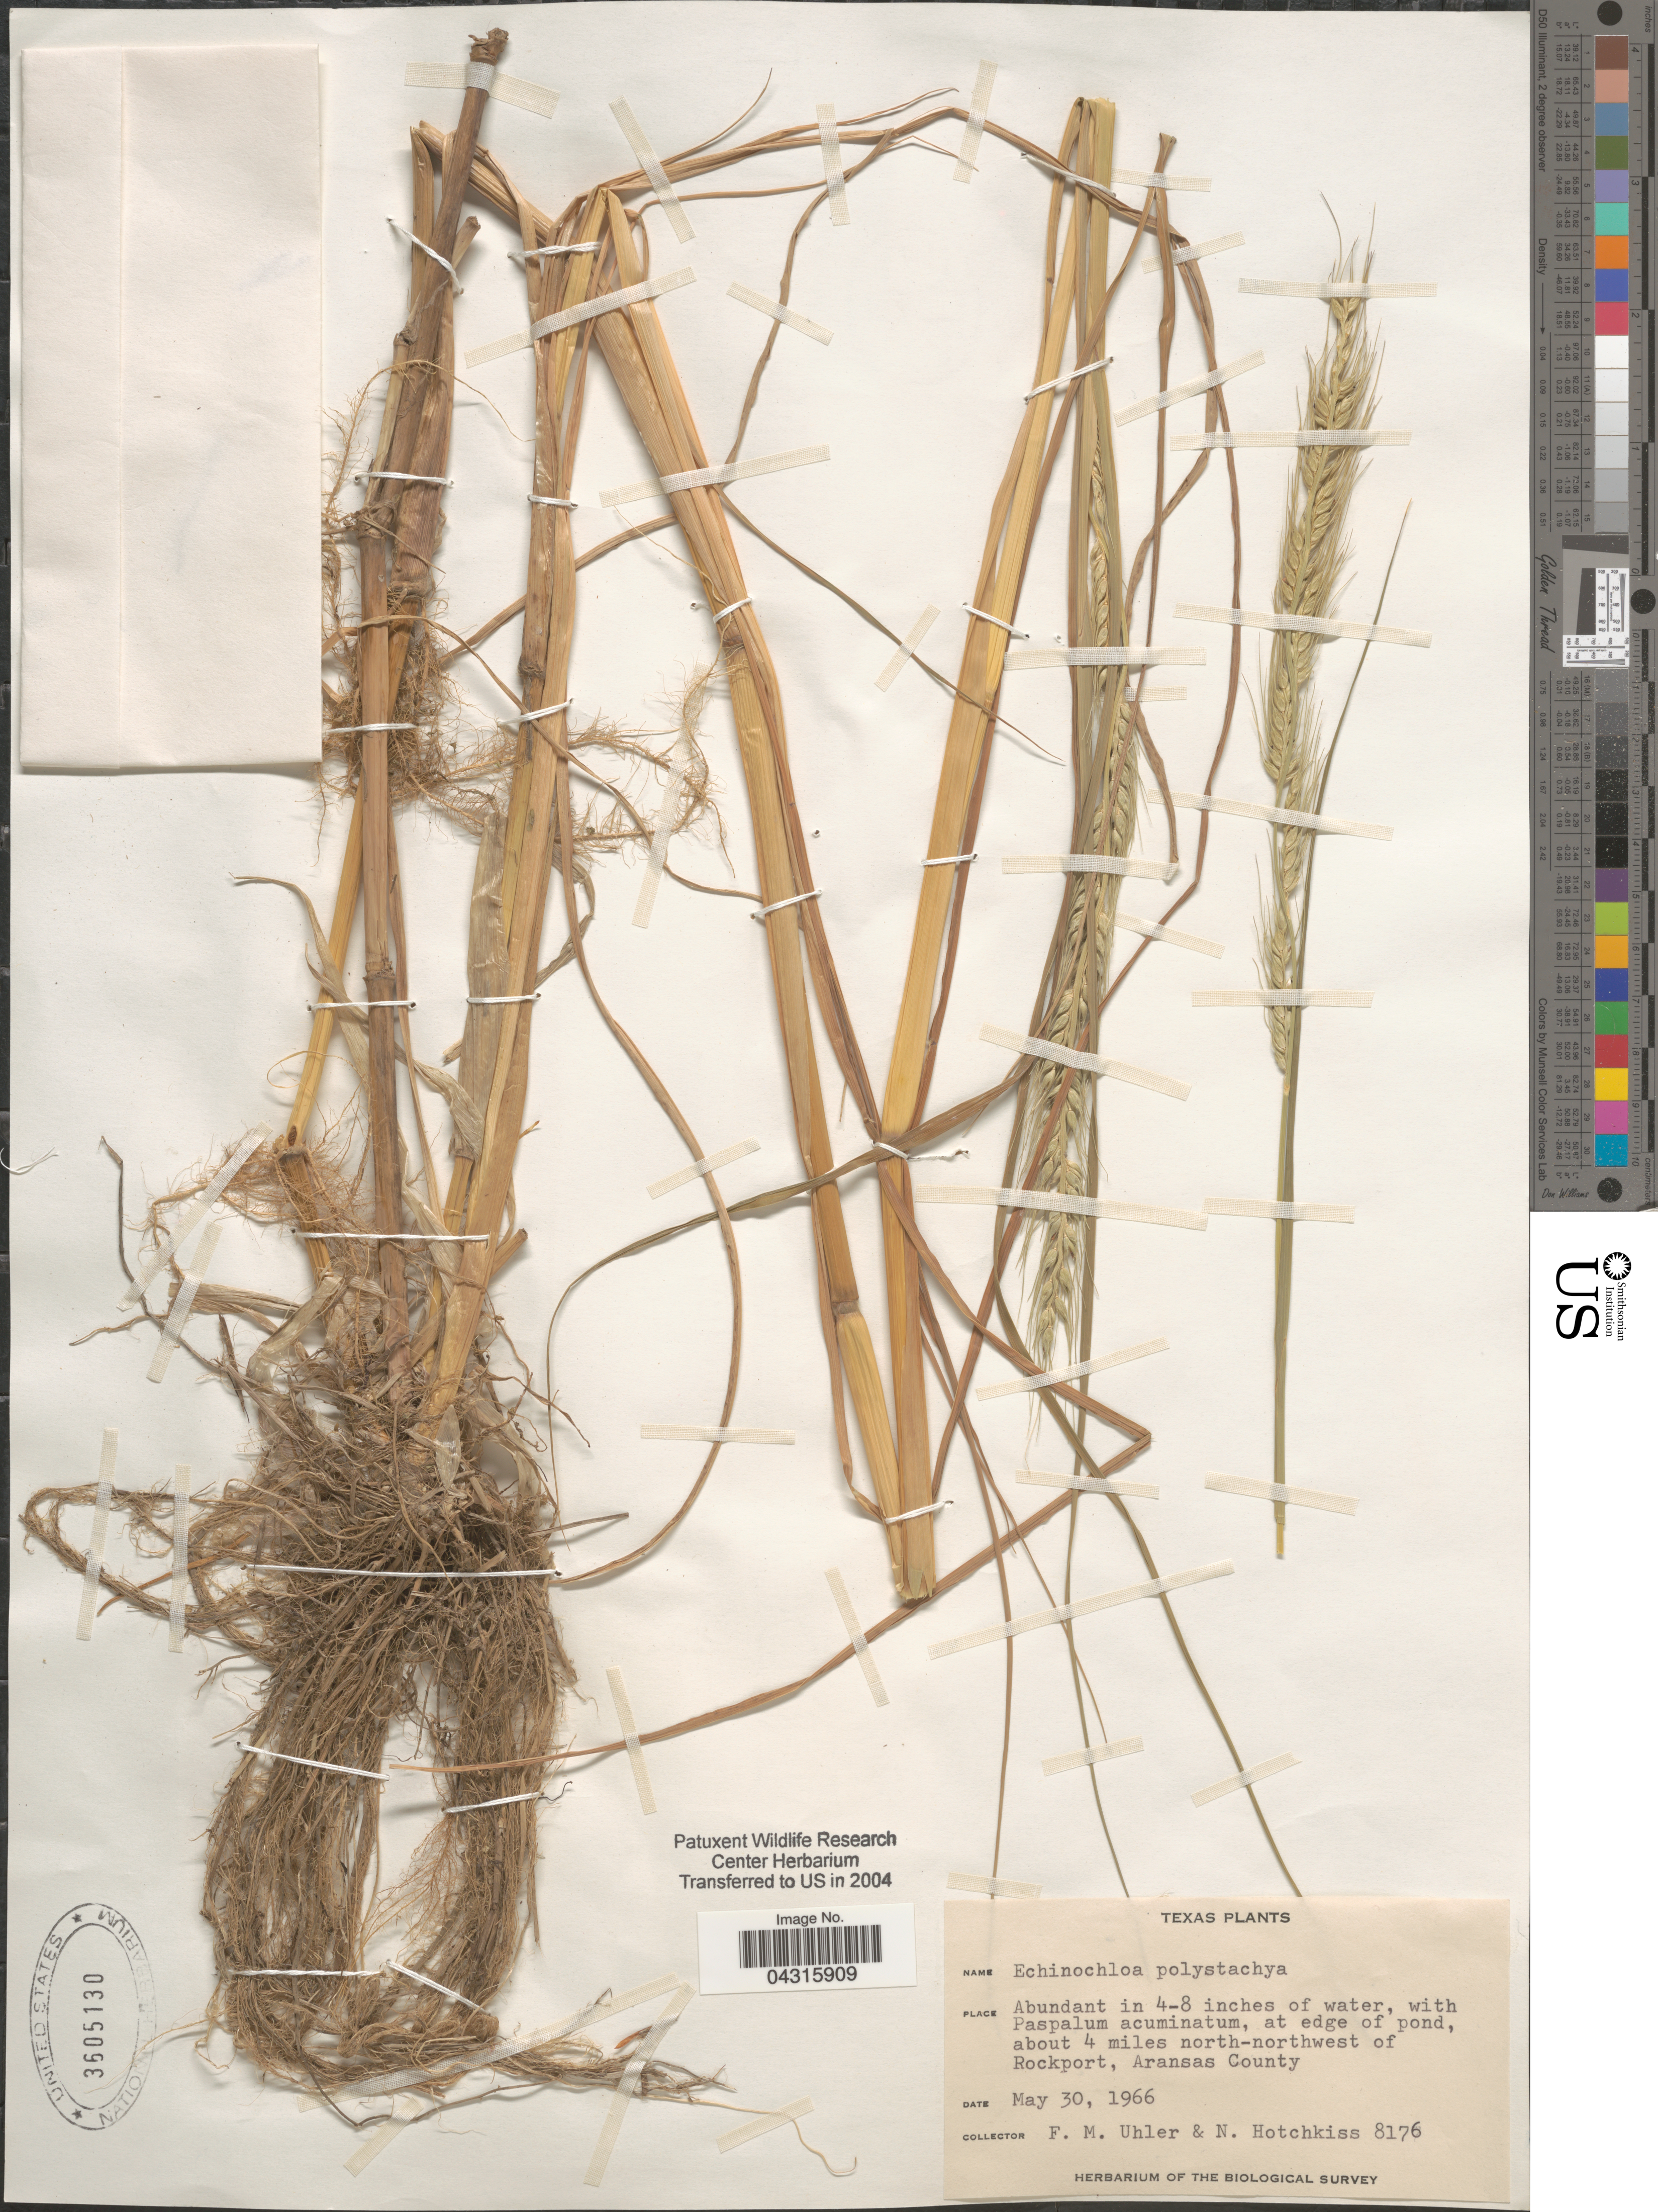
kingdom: Plantae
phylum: Tracheophyta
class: Liliopsida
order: Poales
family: Poaceae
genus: Echinochloa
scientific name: Echinochloa polystachya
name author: (Kunth) Hitchc.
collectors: F. M. Uhler & N. Hotchkiss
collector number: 8176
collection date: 1966-05-30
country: United States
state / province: Texas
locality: Abundant in 4-8 inches of water, at edge of pond, about 4 miles north-northwest of Rockport, Aransas County. The Biological Survey.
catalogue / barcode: US 3605130